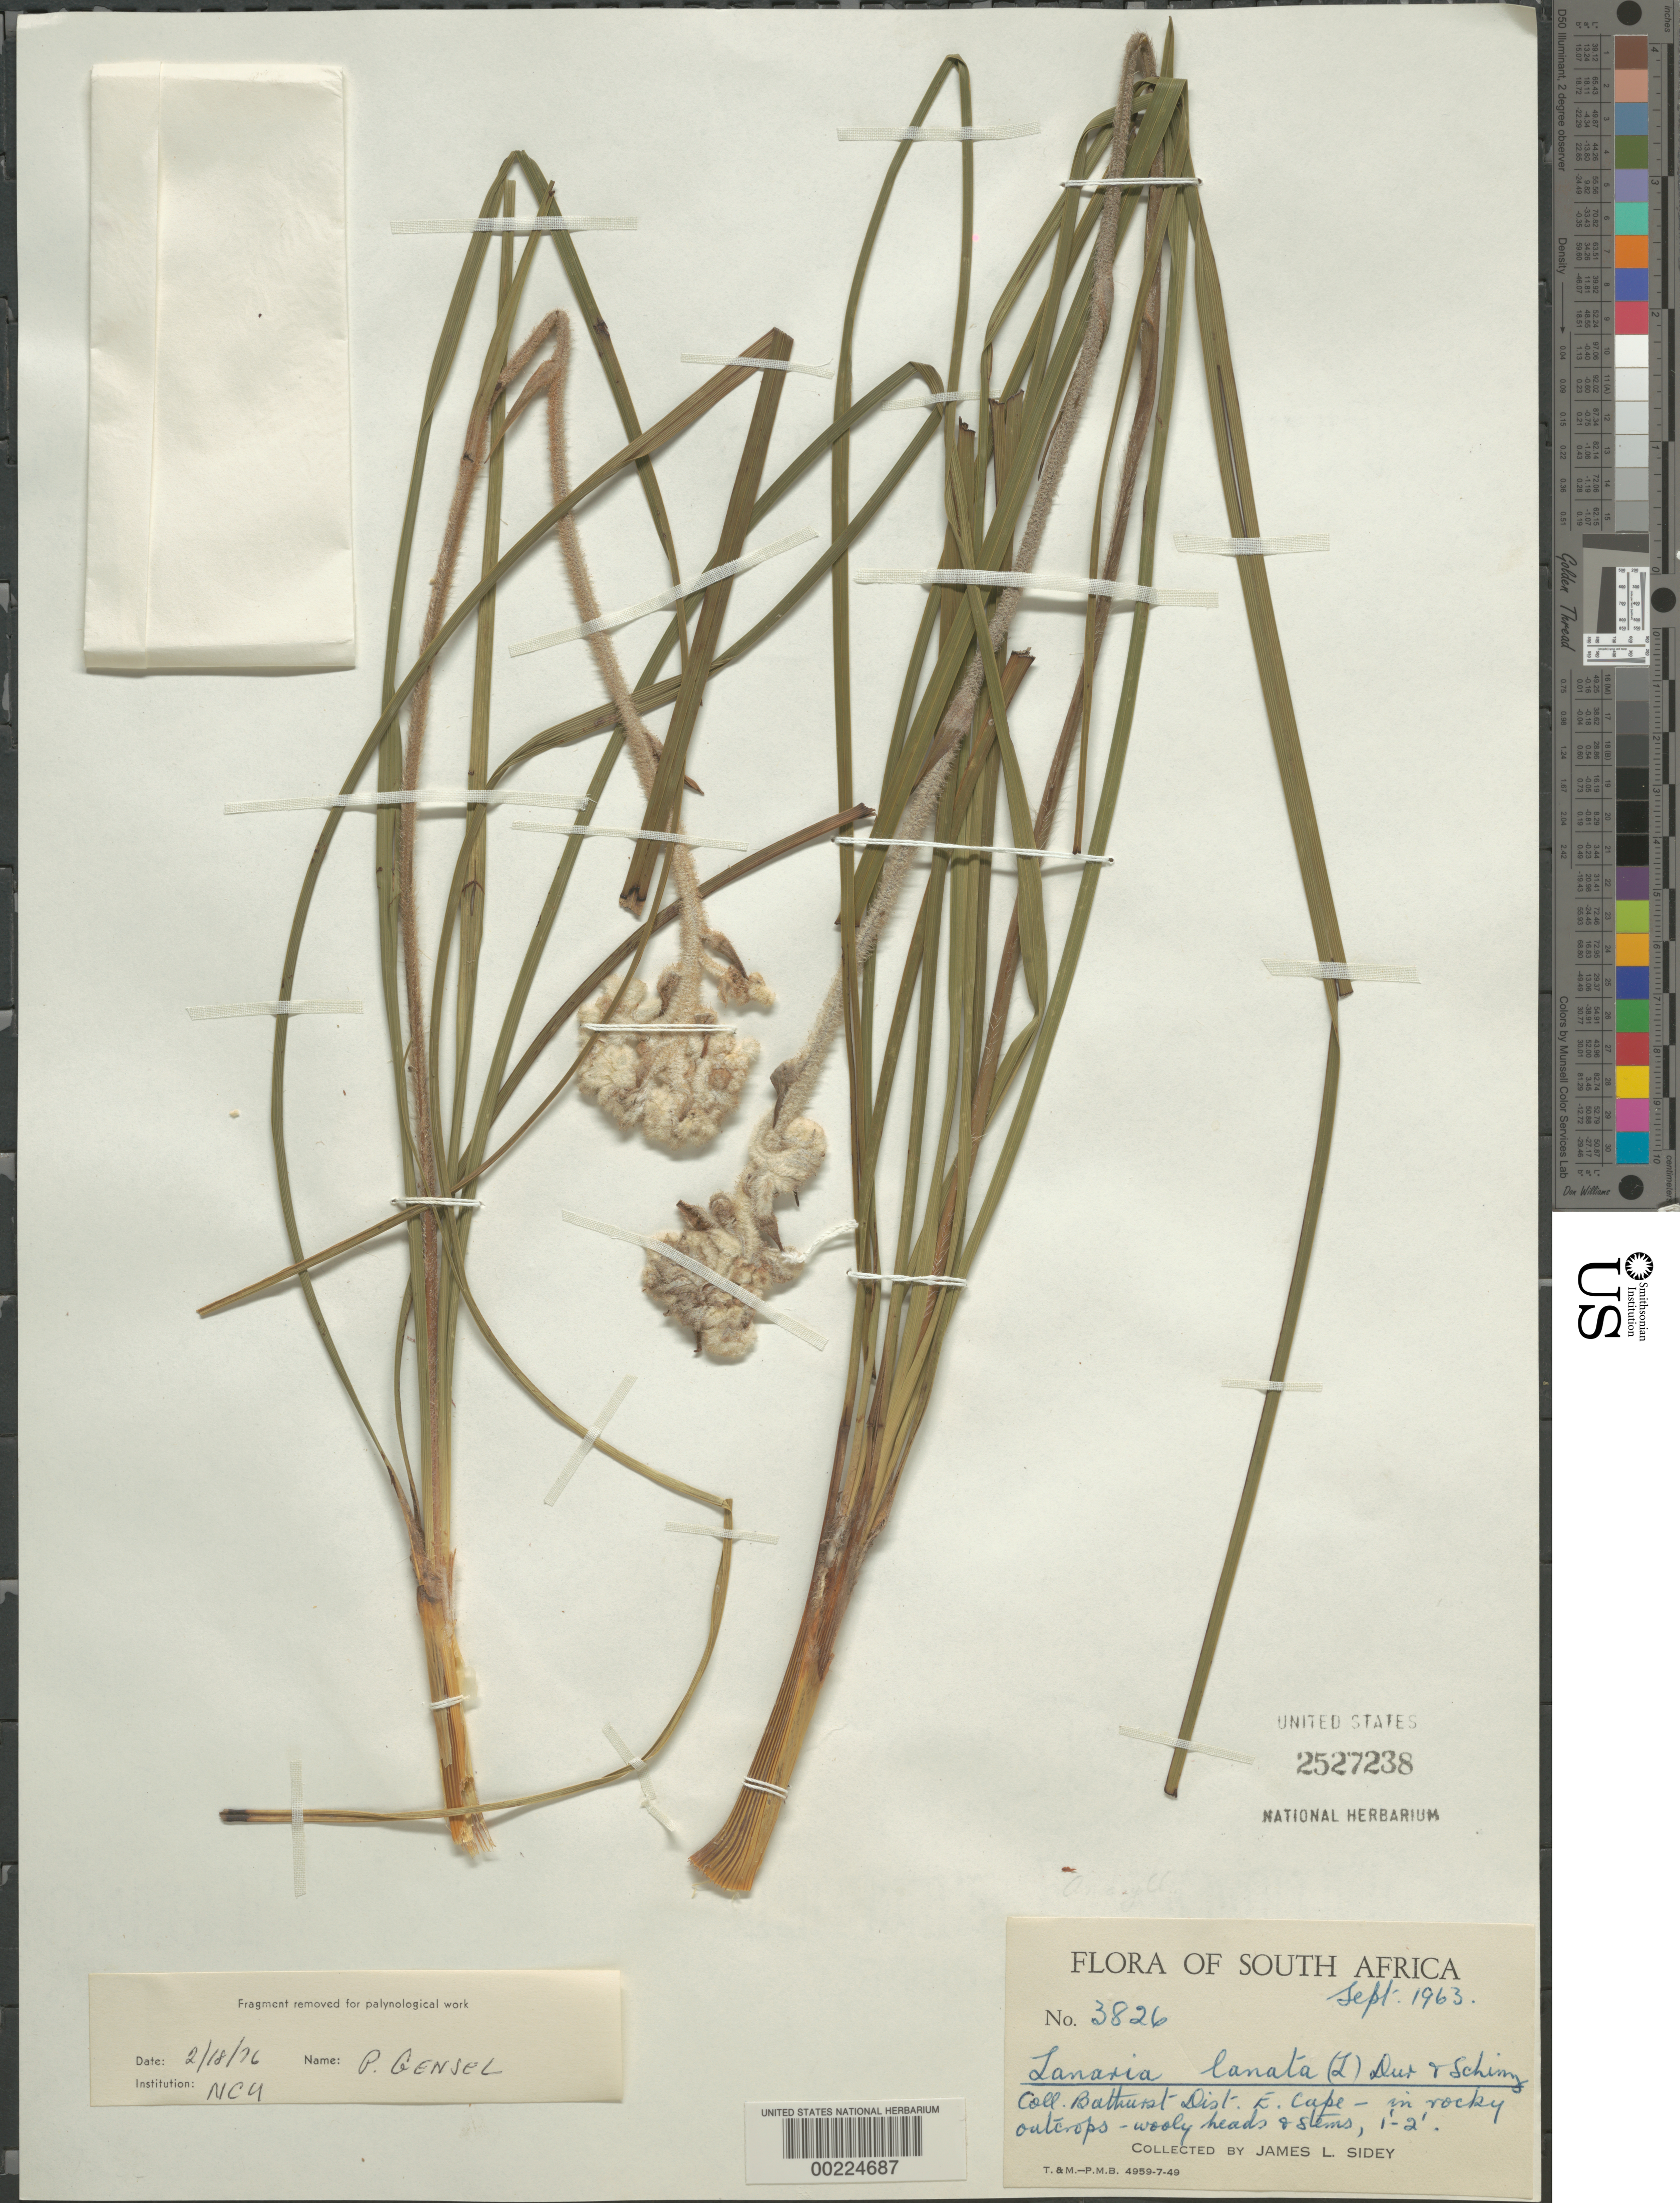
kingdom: Plantae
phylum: Tracheophyta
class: Liliopsida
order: Asparagales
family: Lanariaceae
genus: Lanaria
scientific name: Lanaria lanata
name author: (L.) Durand & Schinz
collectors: N. Espostoa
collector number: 3826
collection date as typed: Sep 1963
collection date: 1963-09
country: South Africa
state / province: Eastern Cape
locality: Bathurst.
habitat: In rocky outcrops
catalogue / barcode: US 2527238